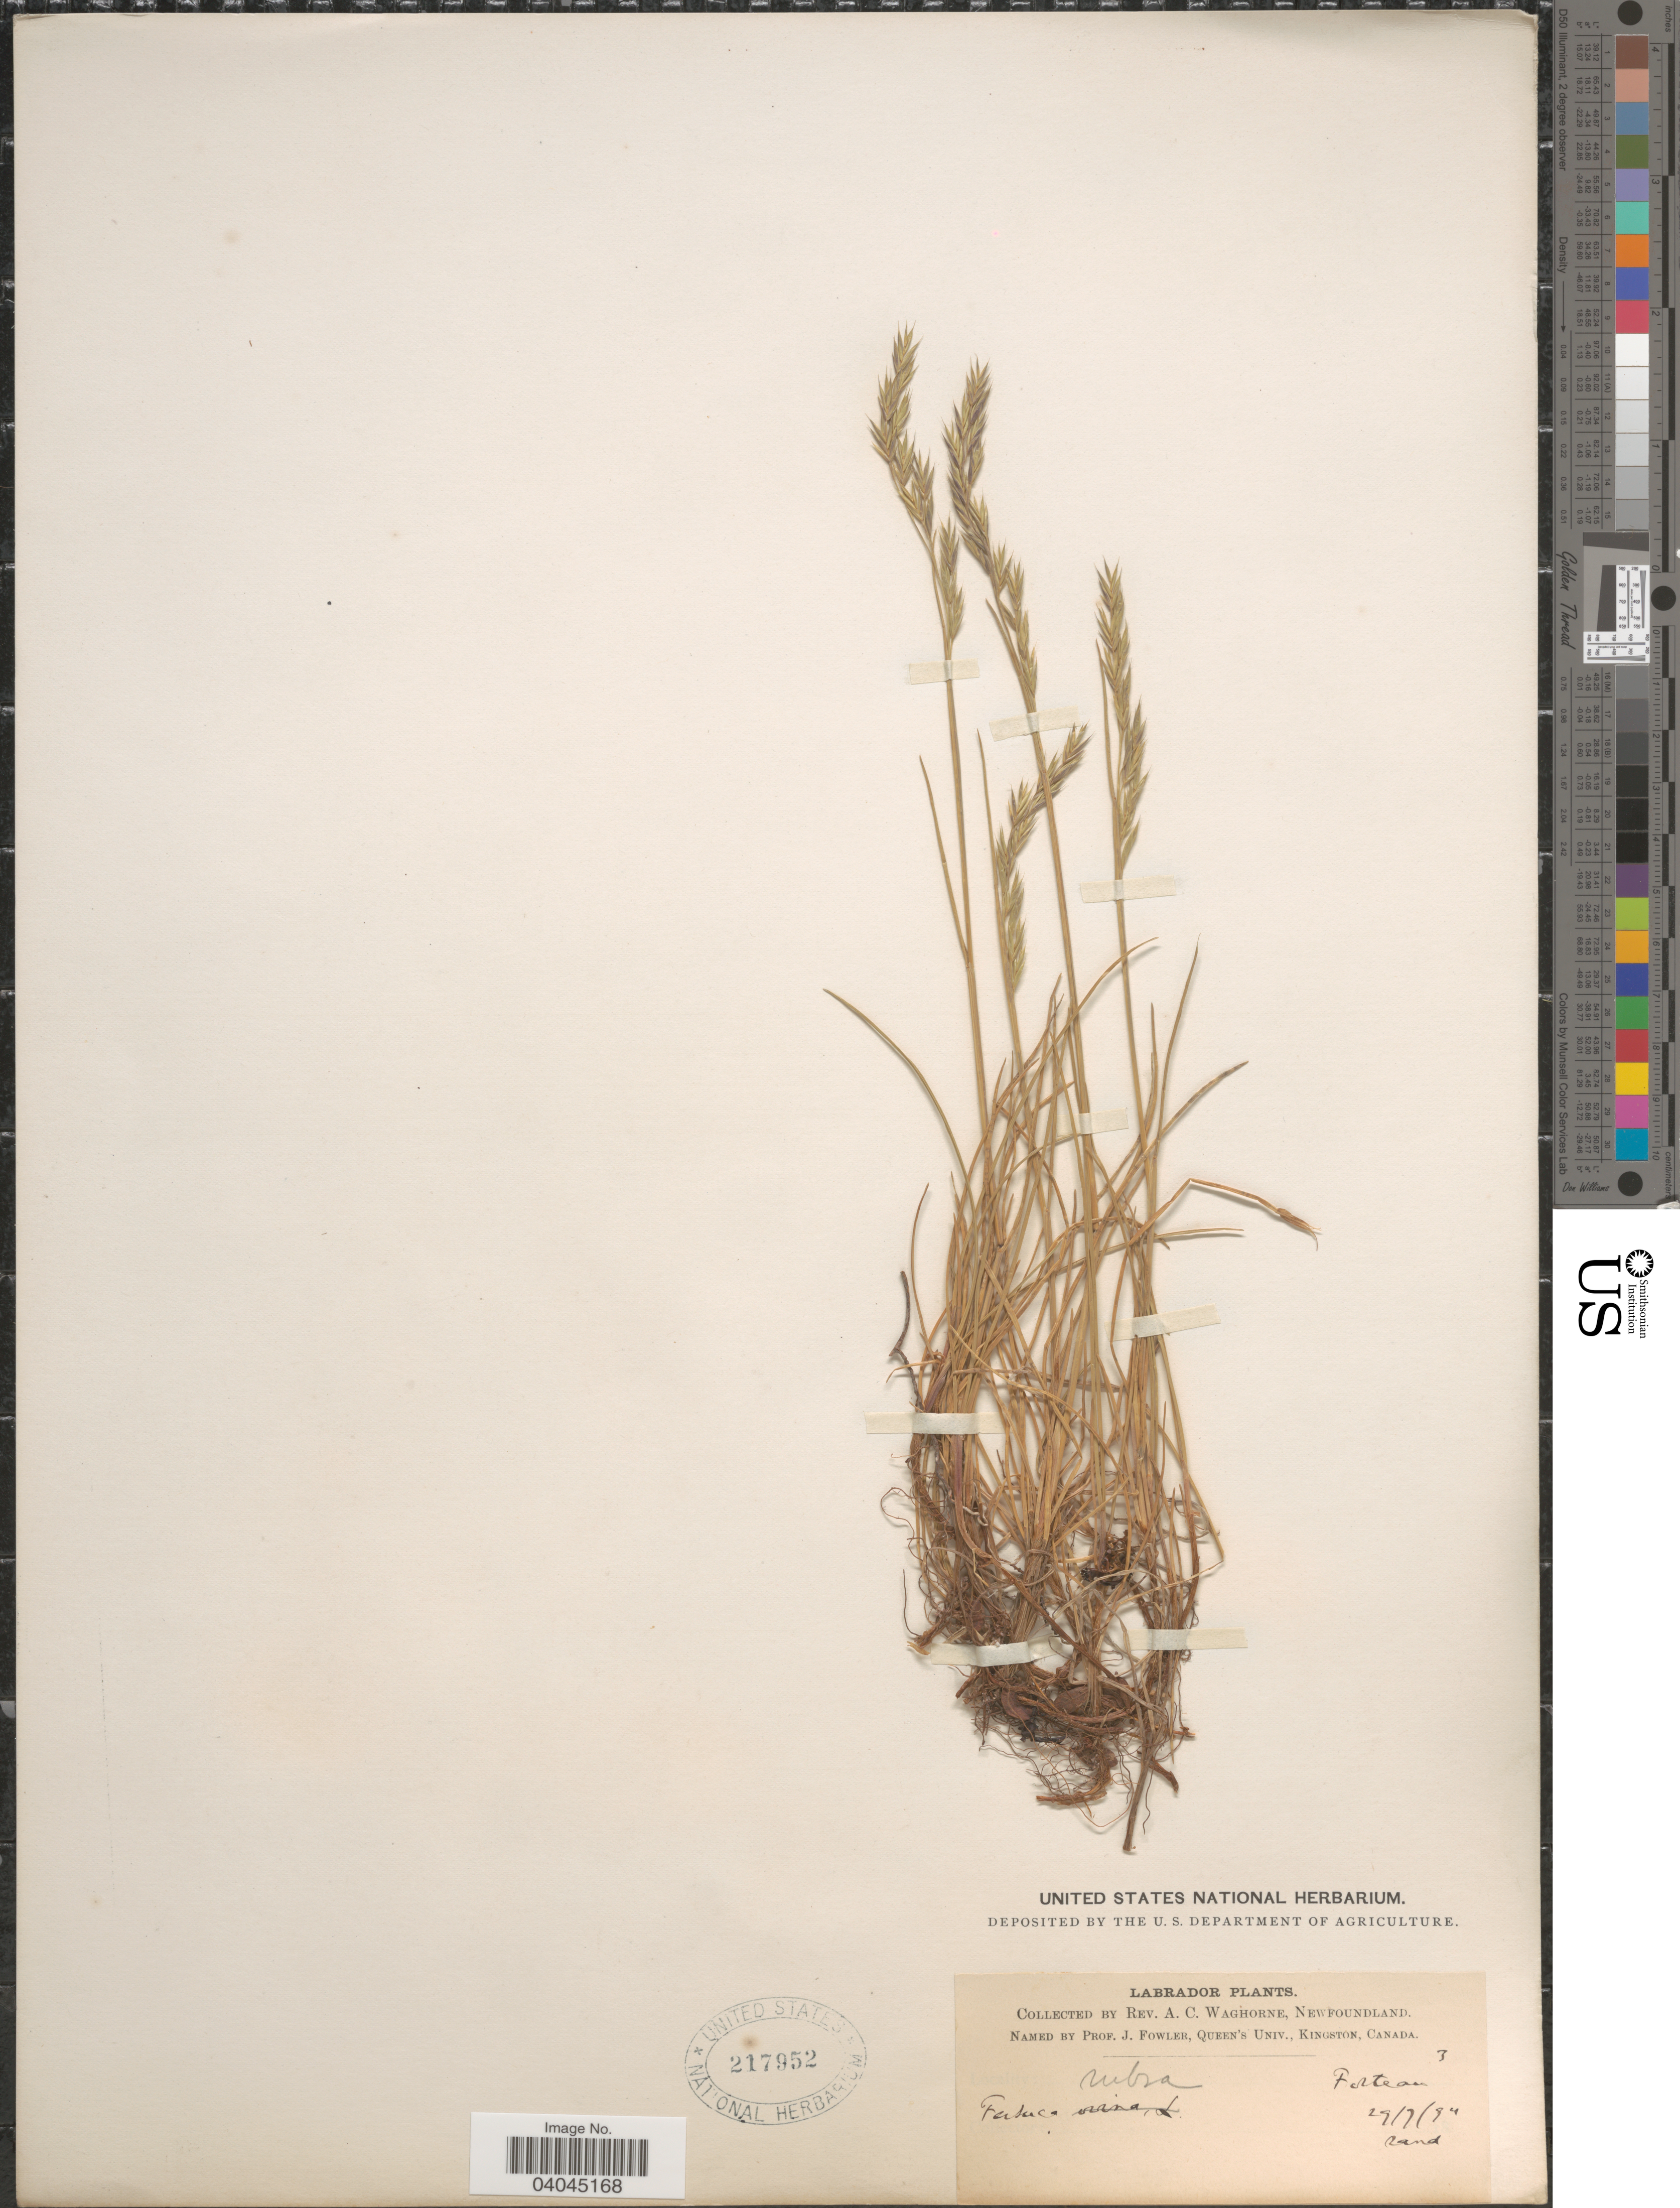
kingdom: Plantae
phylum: Tracheophyta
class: Liliopsida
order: Poales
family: Poaceae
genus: Festuca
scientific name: Festuca rubra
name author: L.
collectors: A. Waghorne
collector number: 3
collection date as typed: Transcribed d/m/y: 29/7/94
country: Canada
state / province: Newfoundland and Labrador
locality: Labrador. Forteau.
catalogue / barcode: US 217952